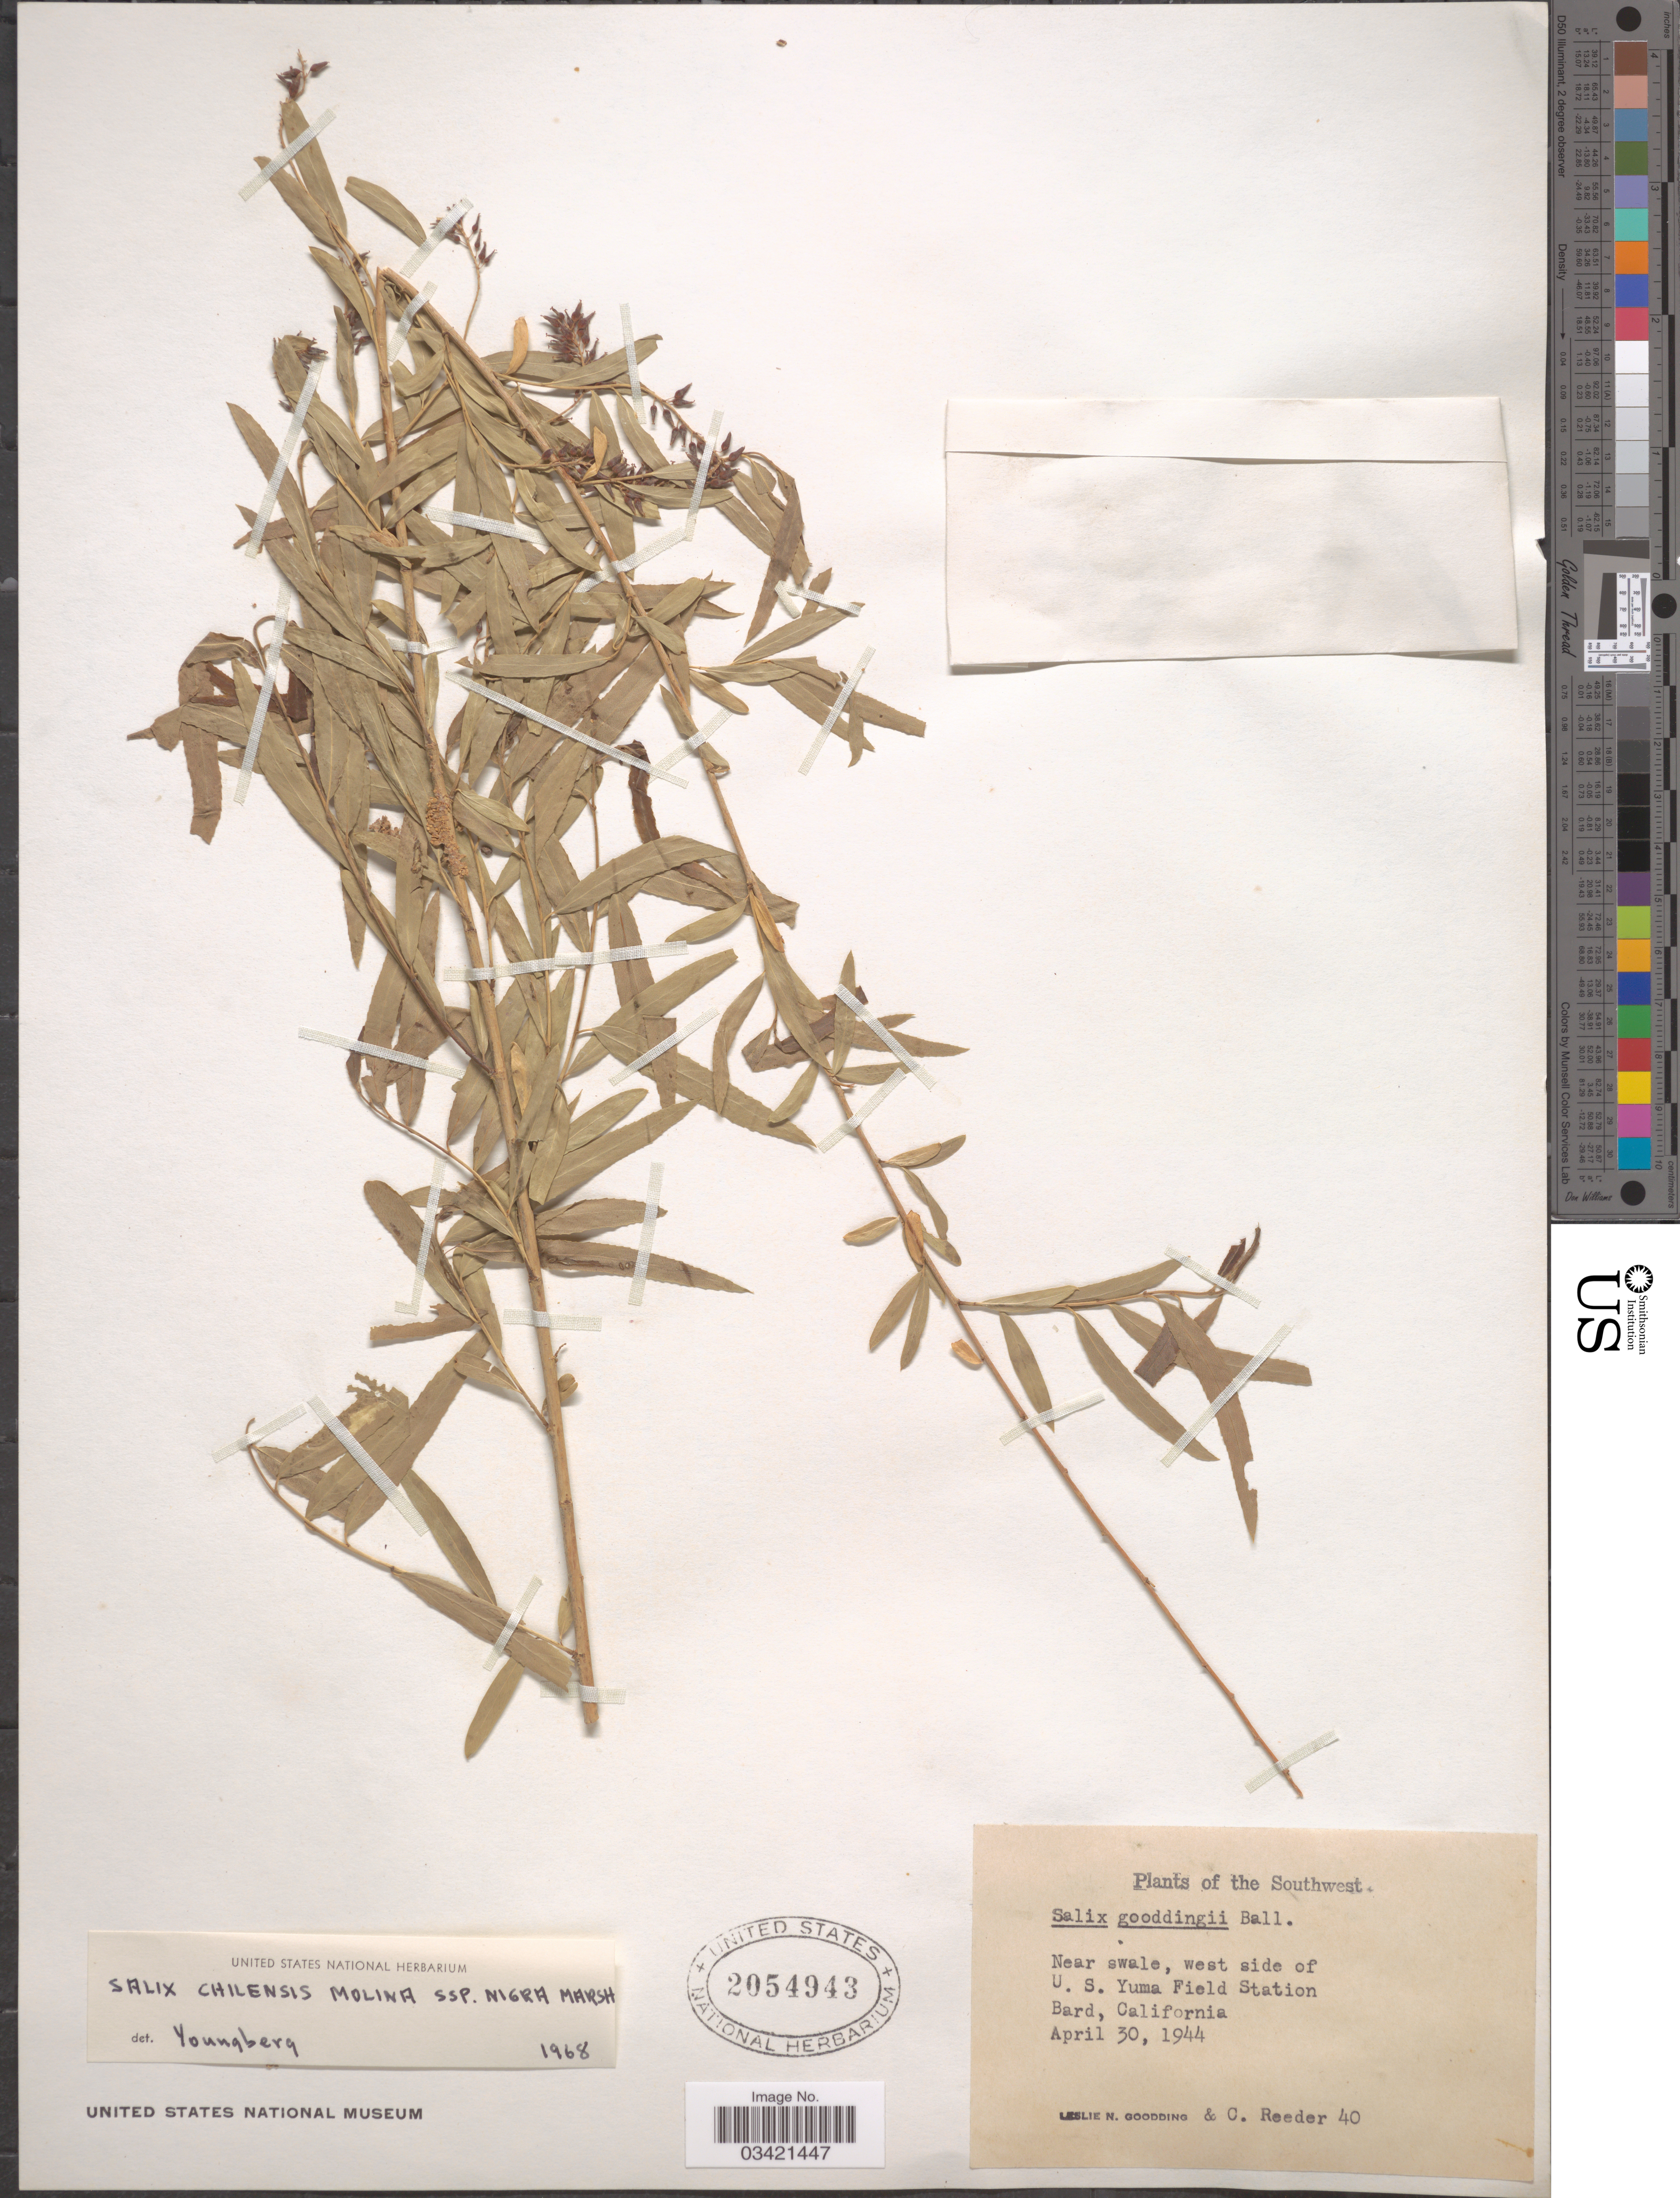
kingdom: Plantae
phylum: Tracheophyta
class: Magnoliopsida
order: Malpighiales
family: Salicaceae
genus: Salix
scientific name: Salix gooddingii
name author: C.R. Ball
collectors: L. N. Goodding & C. G. Reeder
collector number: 40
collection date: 1944-04-30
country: United States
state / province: California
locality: The Southwest. Near swale, west side of U. S. Yuma Field Station. Bard.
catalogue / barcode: US 2054943